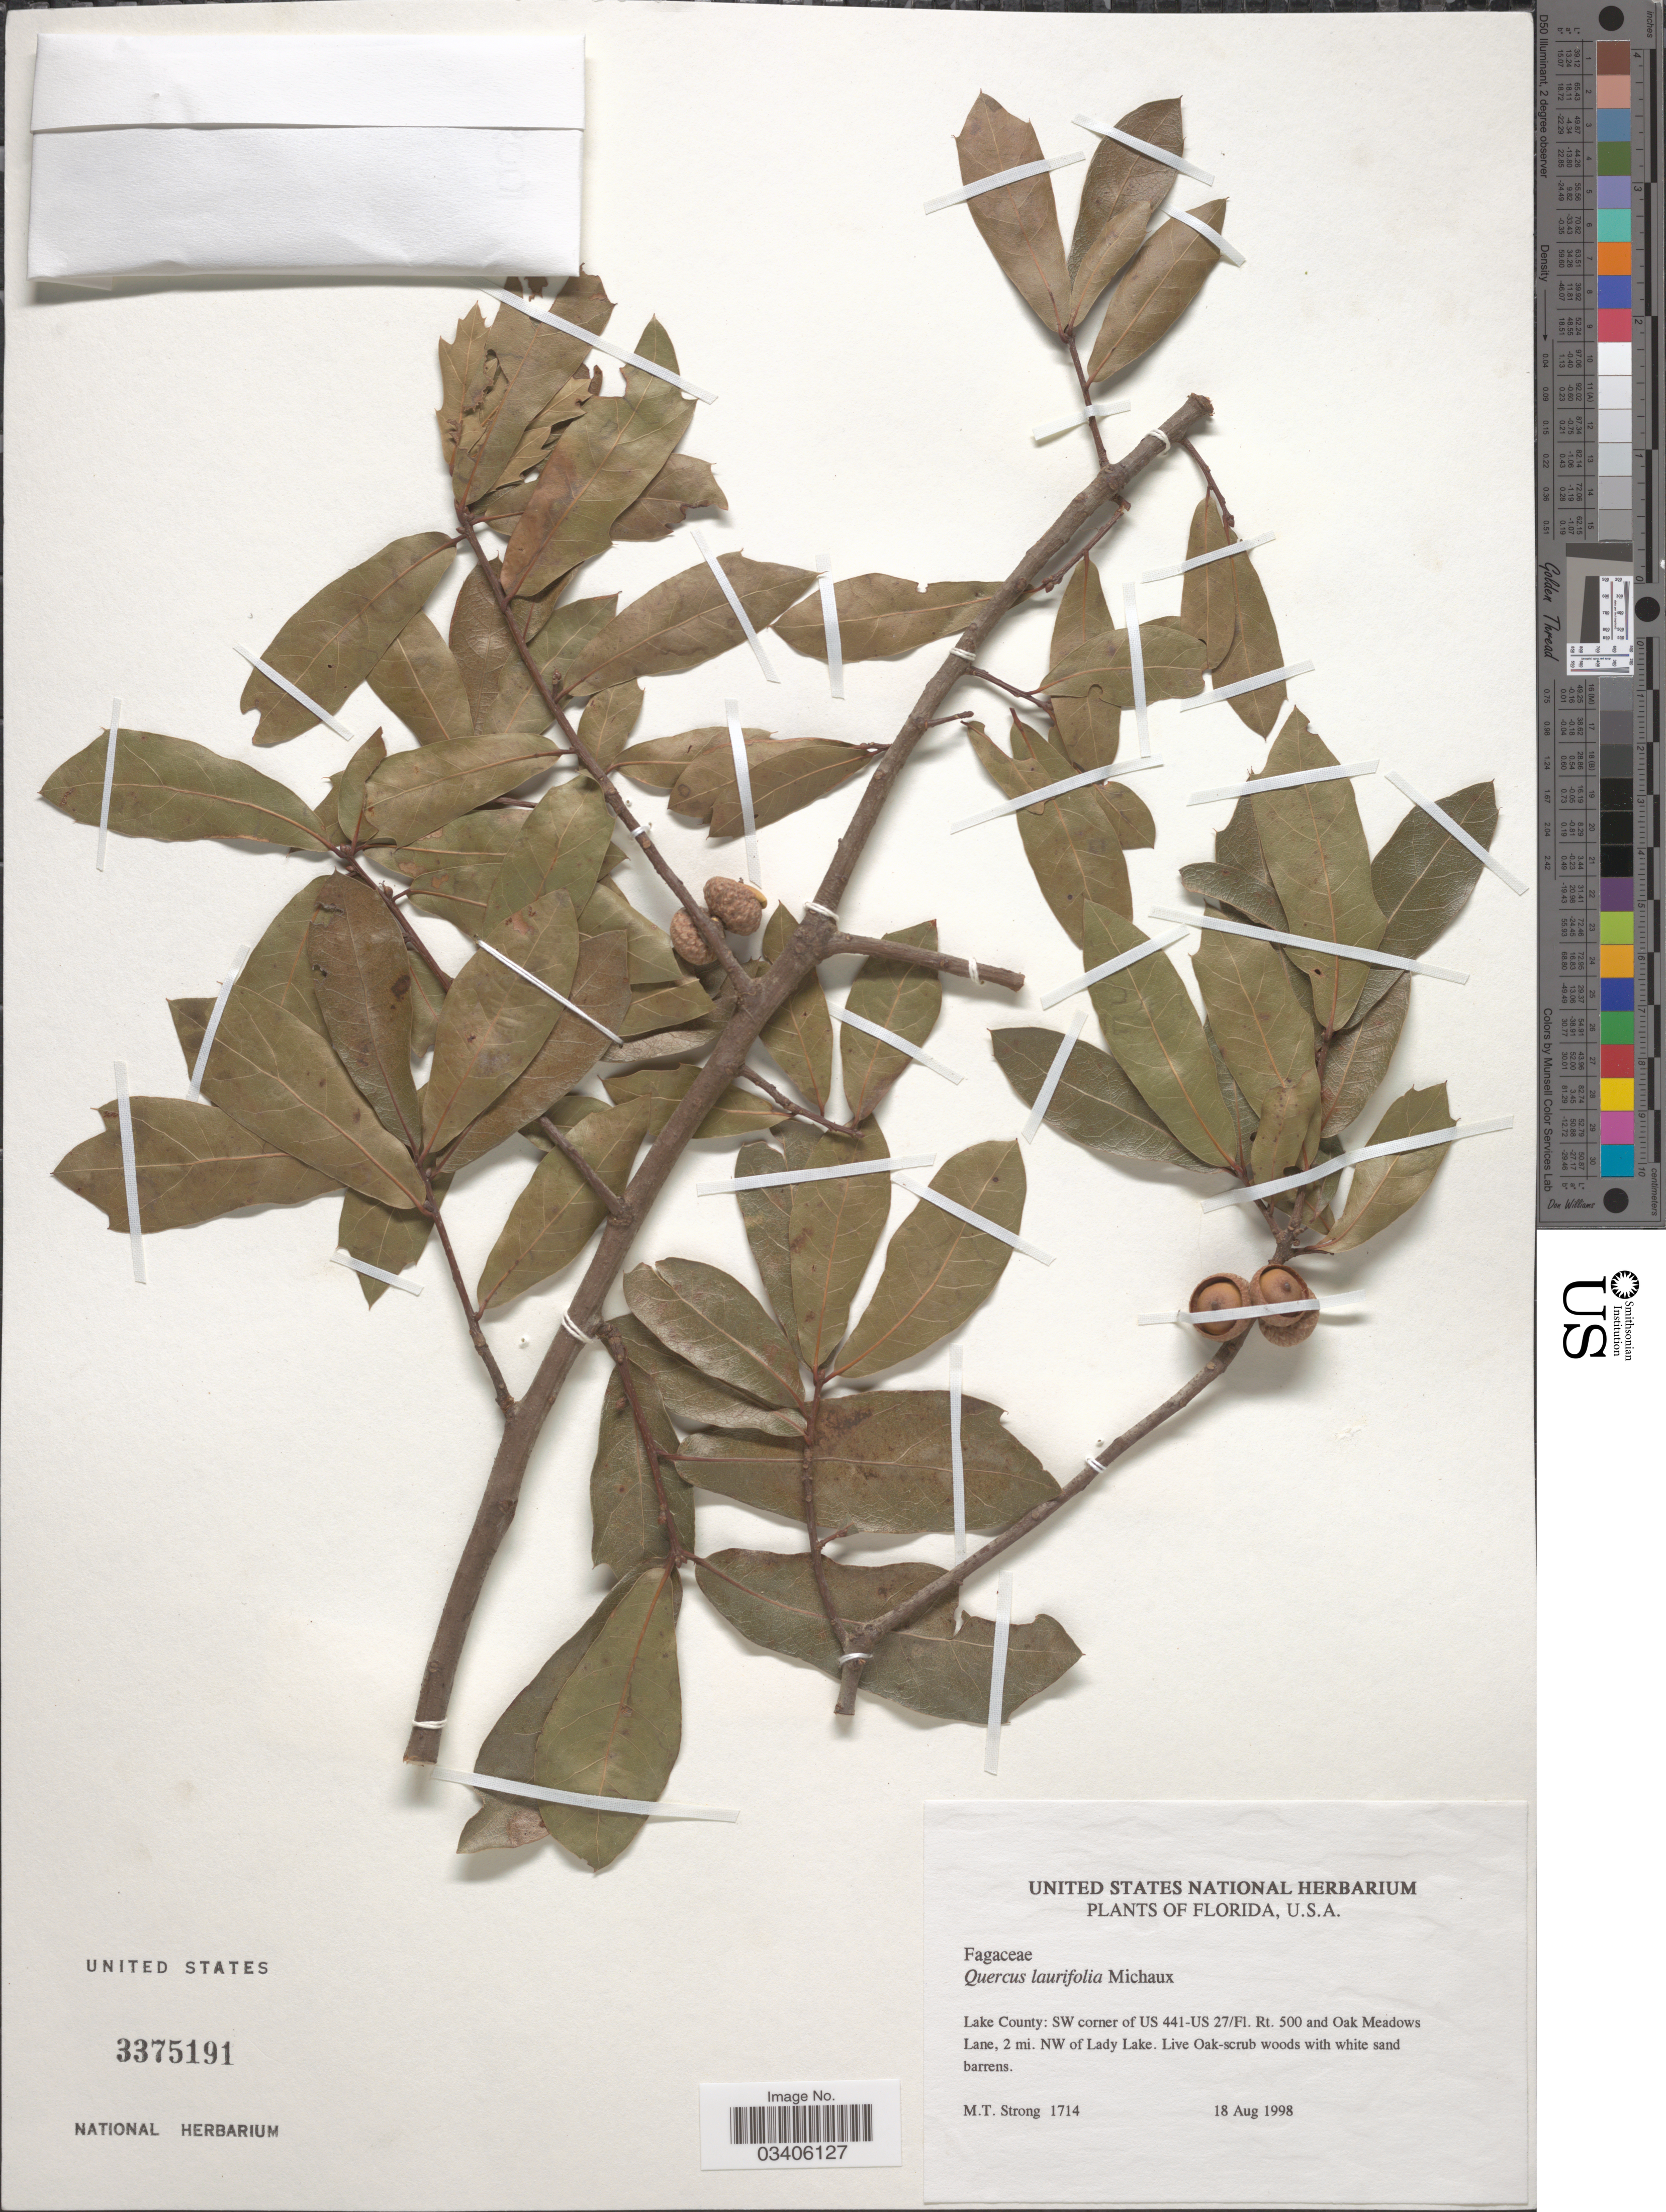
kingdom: Plantae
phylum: Tracheophyta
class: Magnoliopsida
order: Fagales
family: Fagaceae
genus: Quercus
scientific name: Quercus laurifolia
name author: Michx.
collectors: M. T. Strong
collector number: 1714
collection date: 1998-08-18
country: United States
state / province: Florida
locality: U.S.A. Lake County: SW corner of US 441-US 27/ Fl. Rt. 500 and Oak Meadows Lane, 2 mi. NW of Lady Lake.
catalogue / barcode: US 3375191